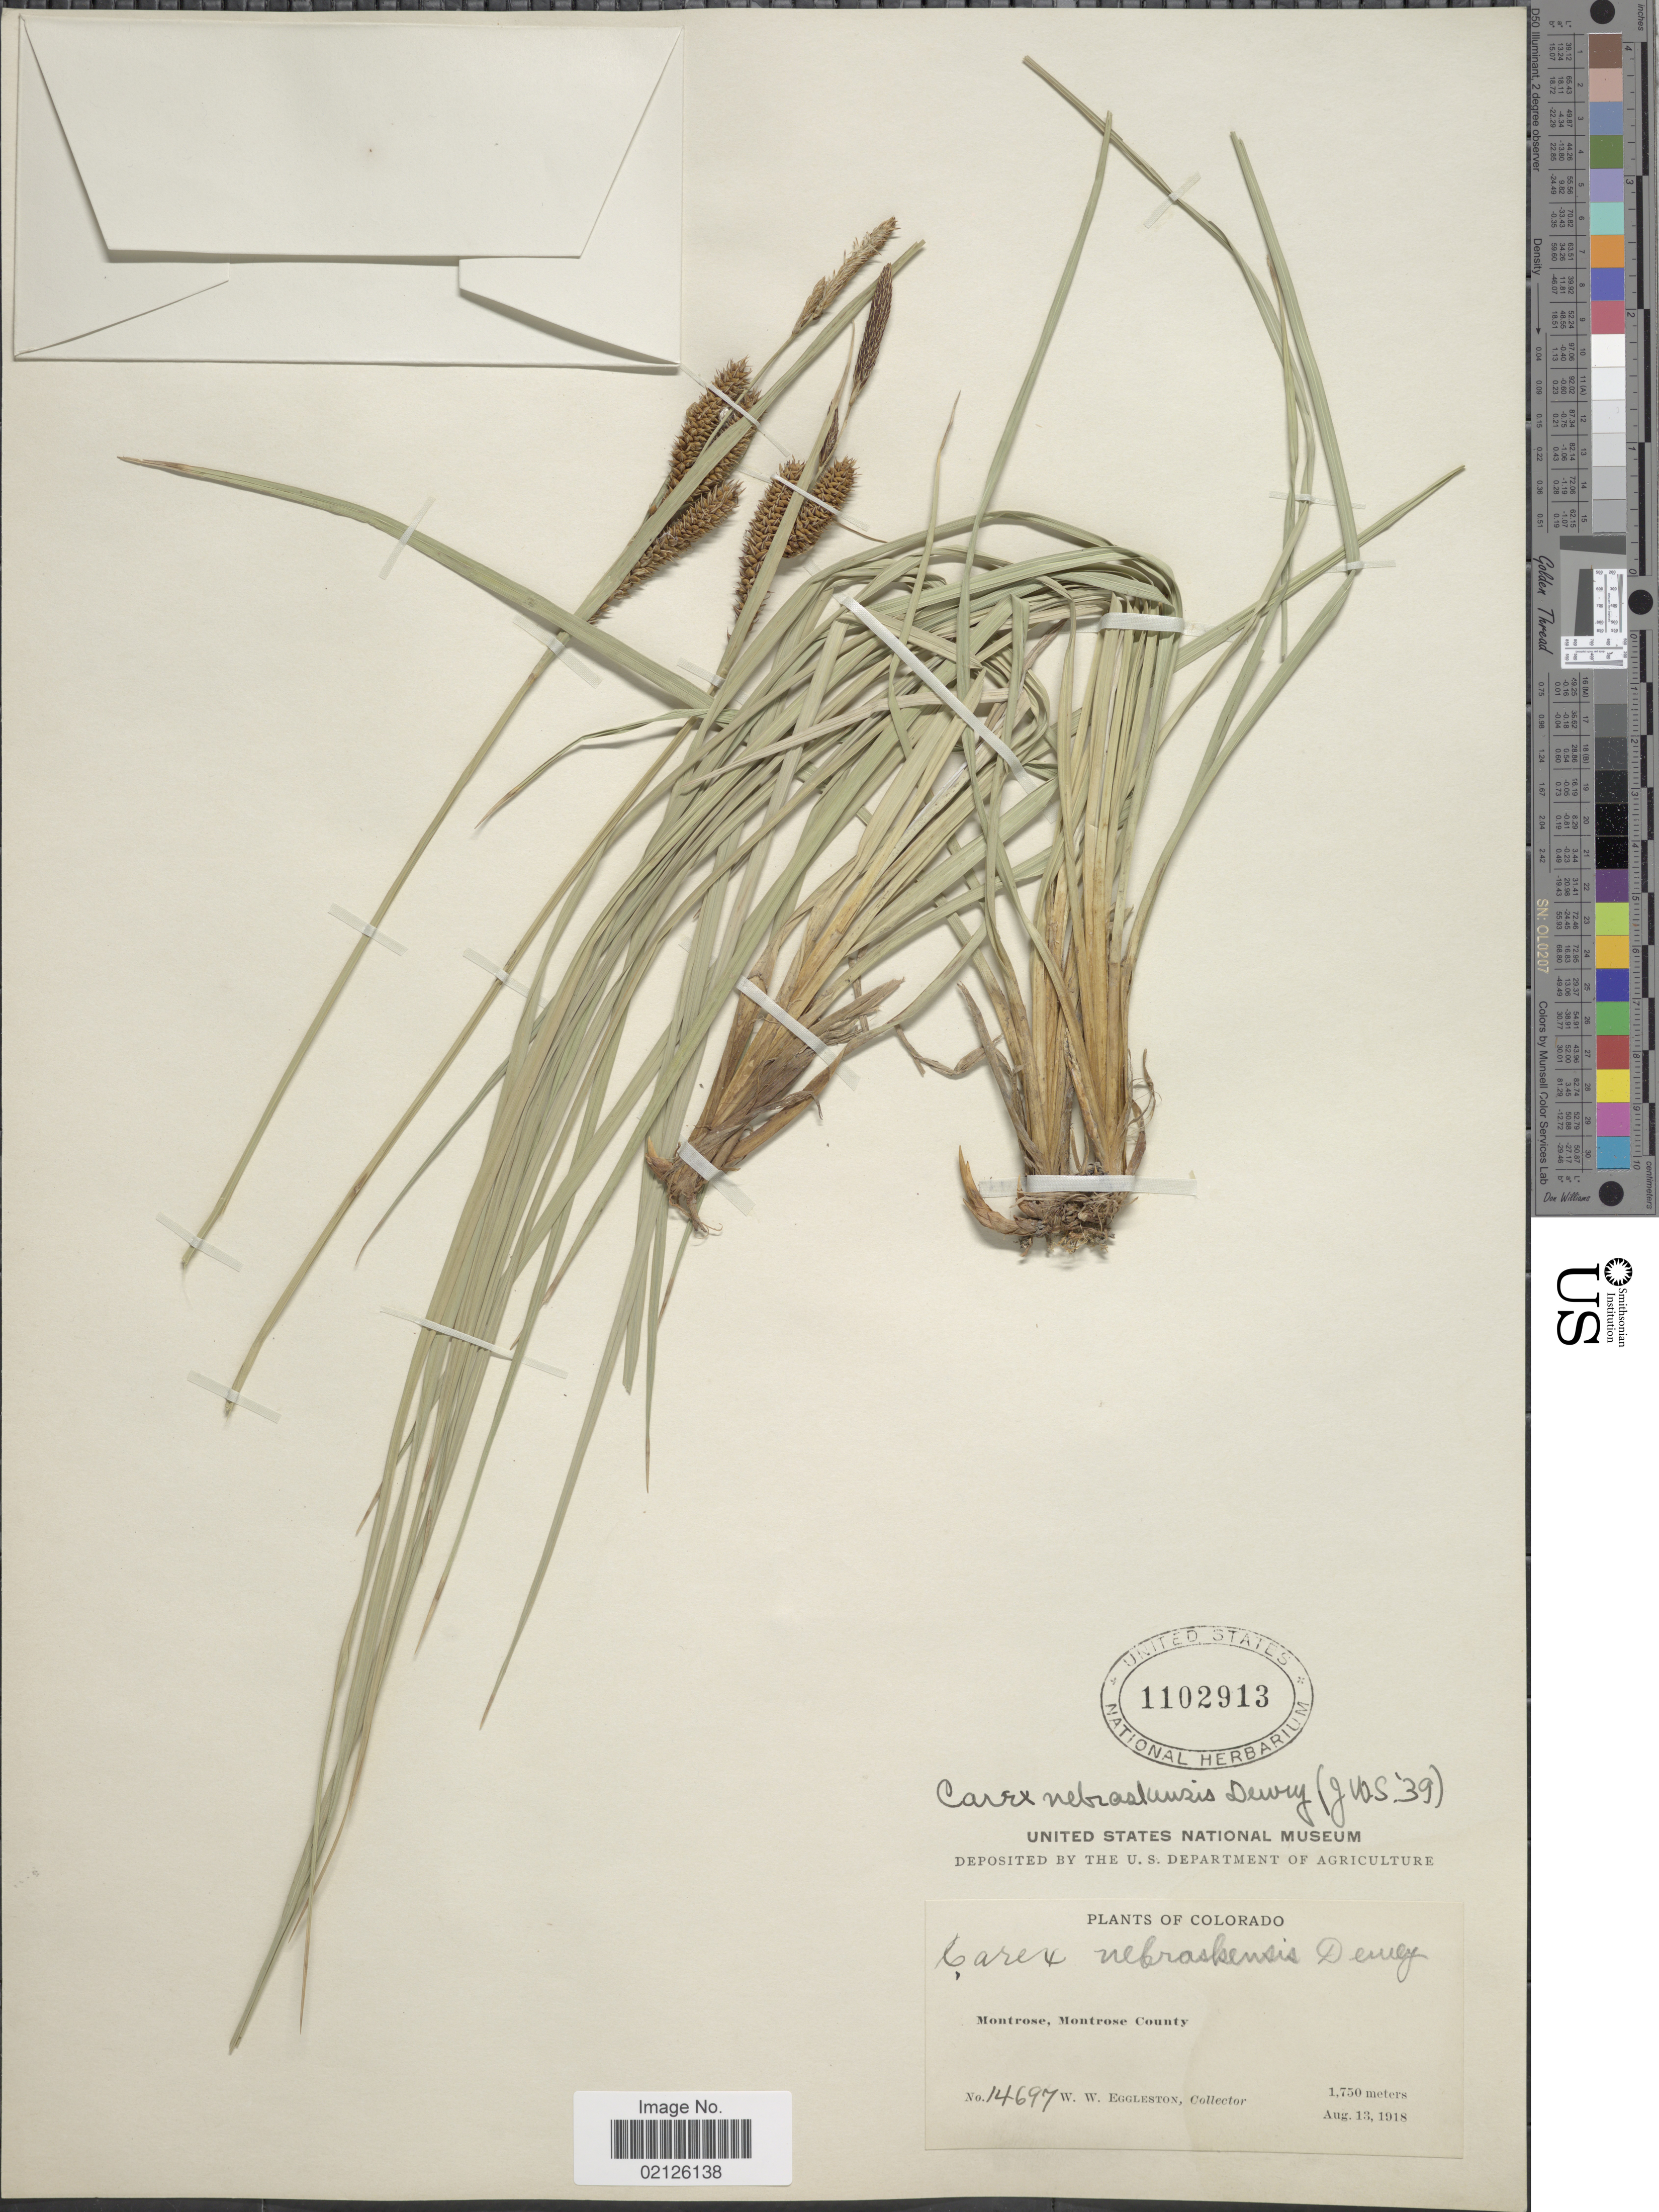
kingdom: Plantae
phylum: Tracheophyta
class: Liliopsida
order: Poales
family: Cyperaceae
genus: Carex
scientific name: Carex nebrascensis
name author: Dewey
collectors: W. W. Eggleston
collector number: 14697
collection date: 1918-08-13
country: United States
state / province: Colorado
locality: Montrose, Montrose County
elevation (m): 1750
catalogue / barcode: US 1102913